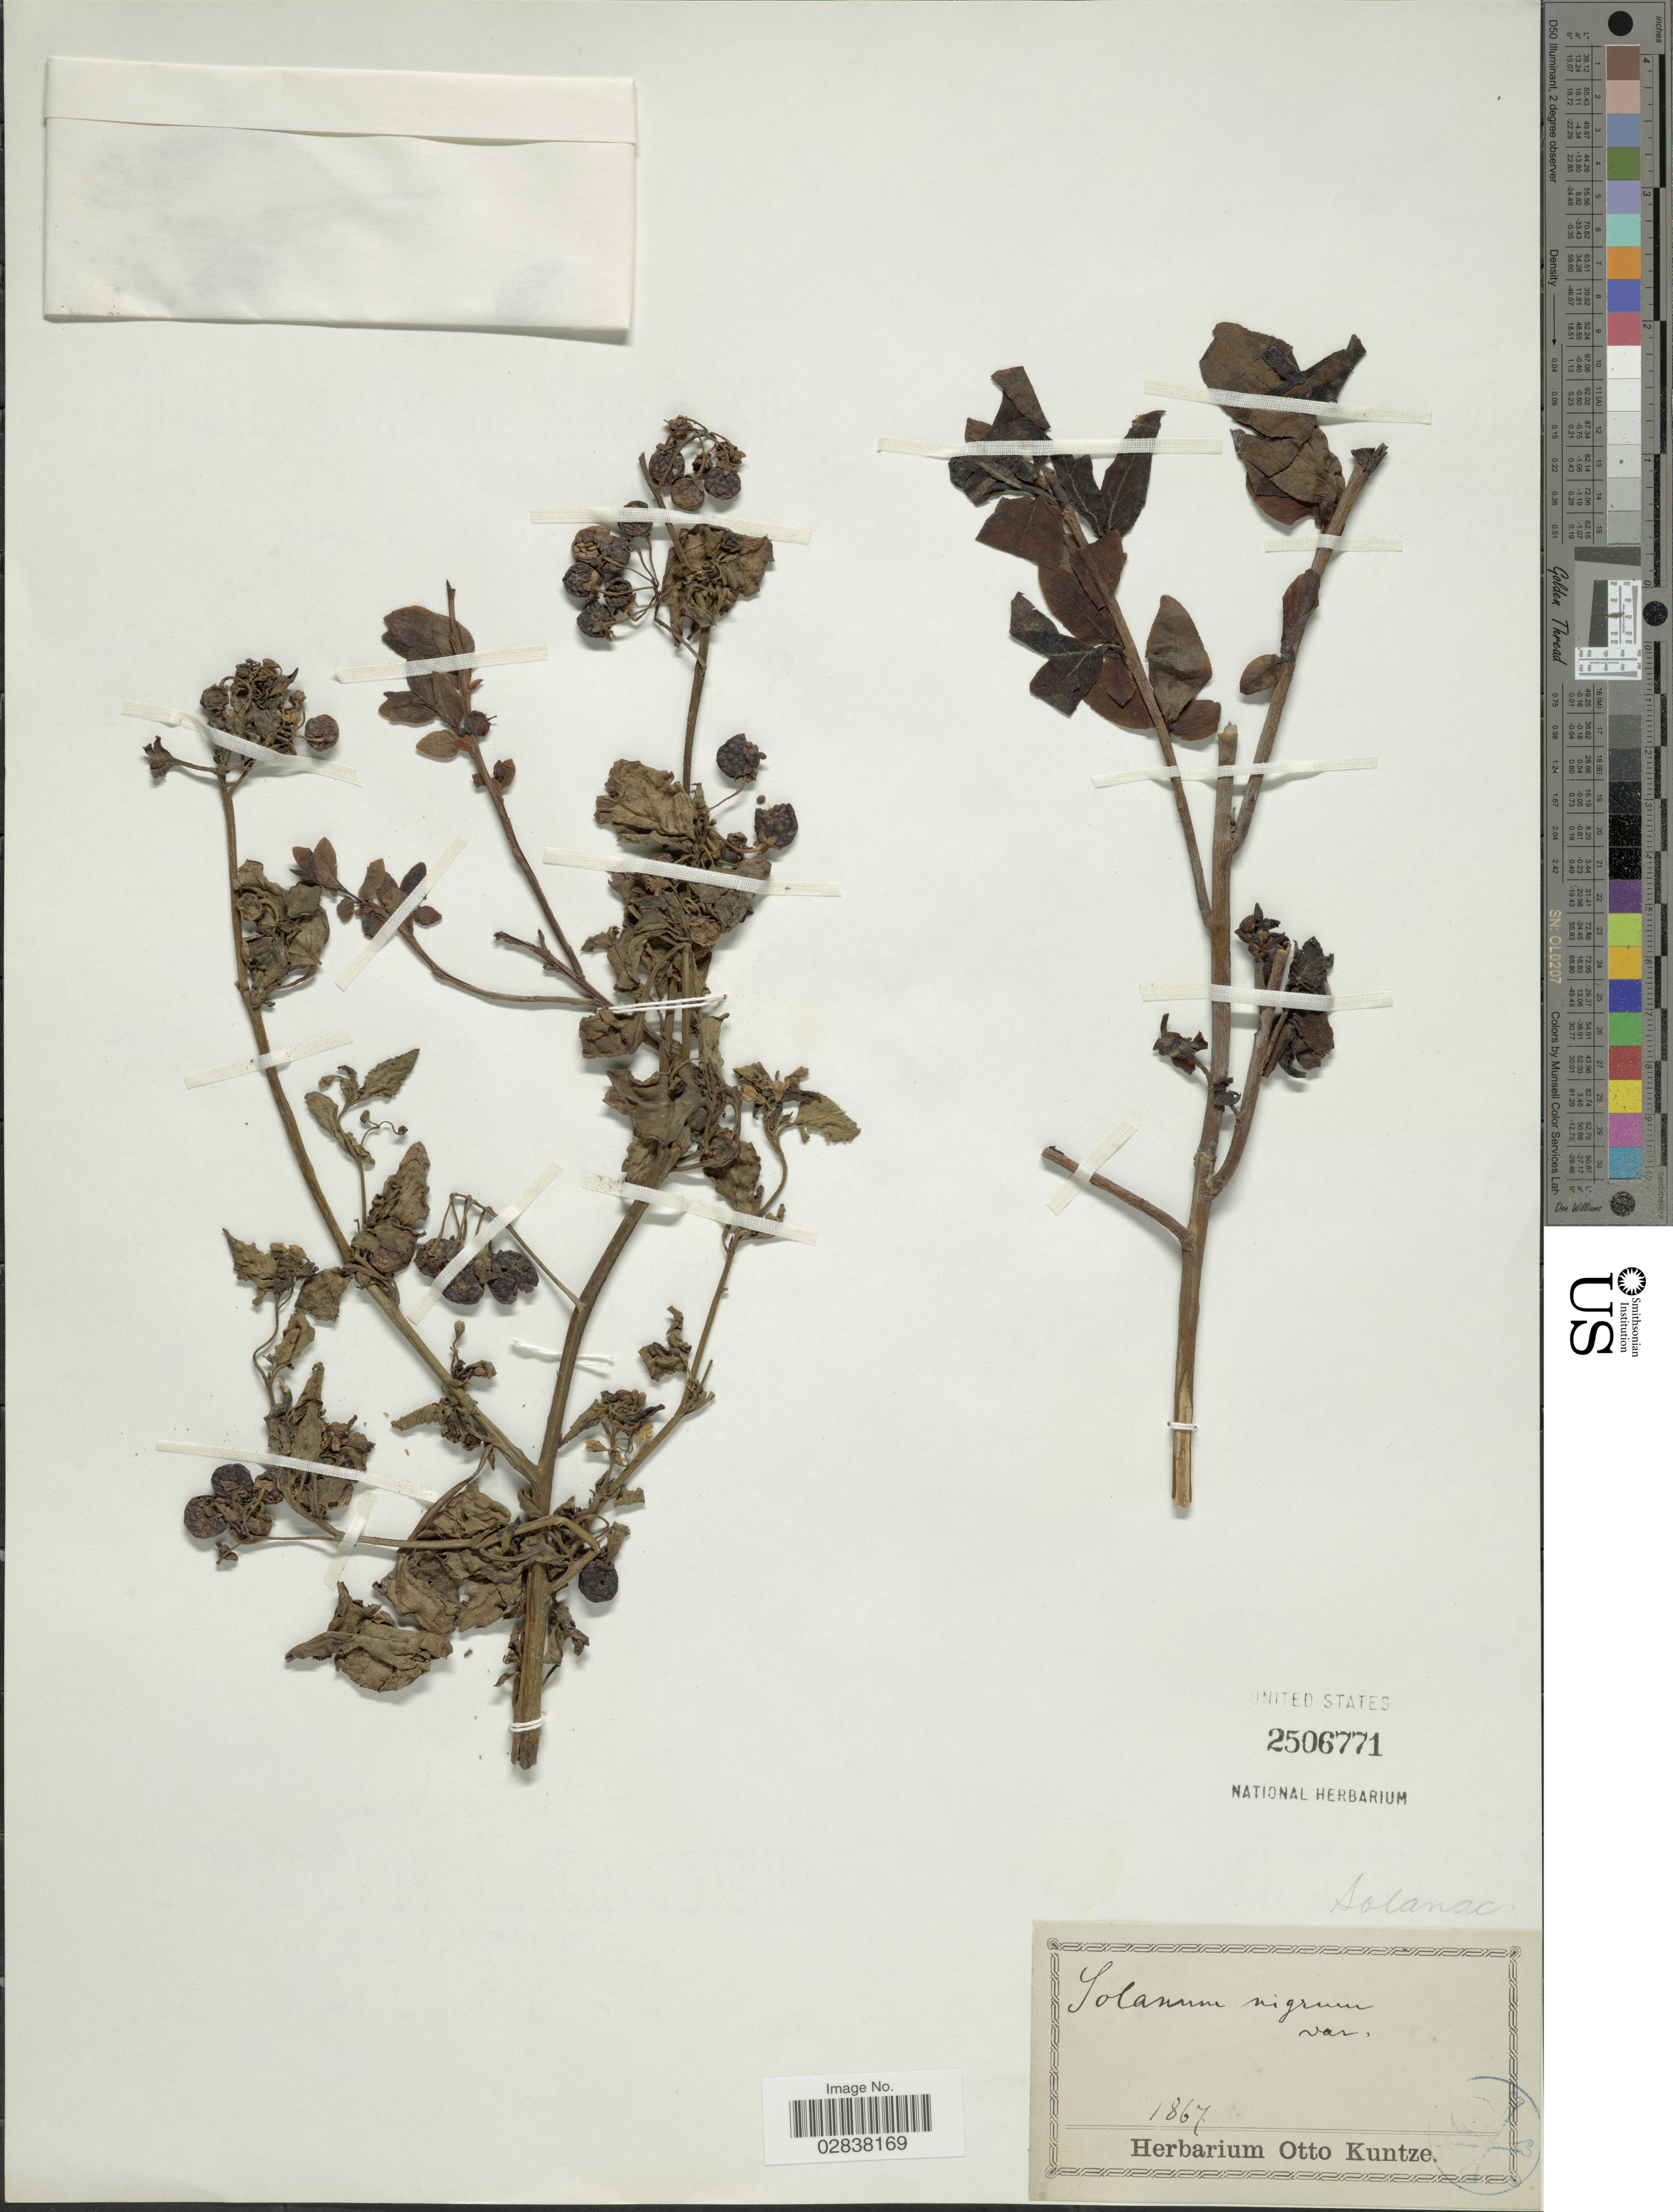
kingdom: Plantae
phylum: Tracheophyta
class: Magnoliopsida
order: Solanales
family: Solanaceae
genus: Solanum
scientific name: Solanum nigrum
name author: L.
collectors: C.E.O. Kuntze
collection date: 1867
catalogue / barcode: US 2506771